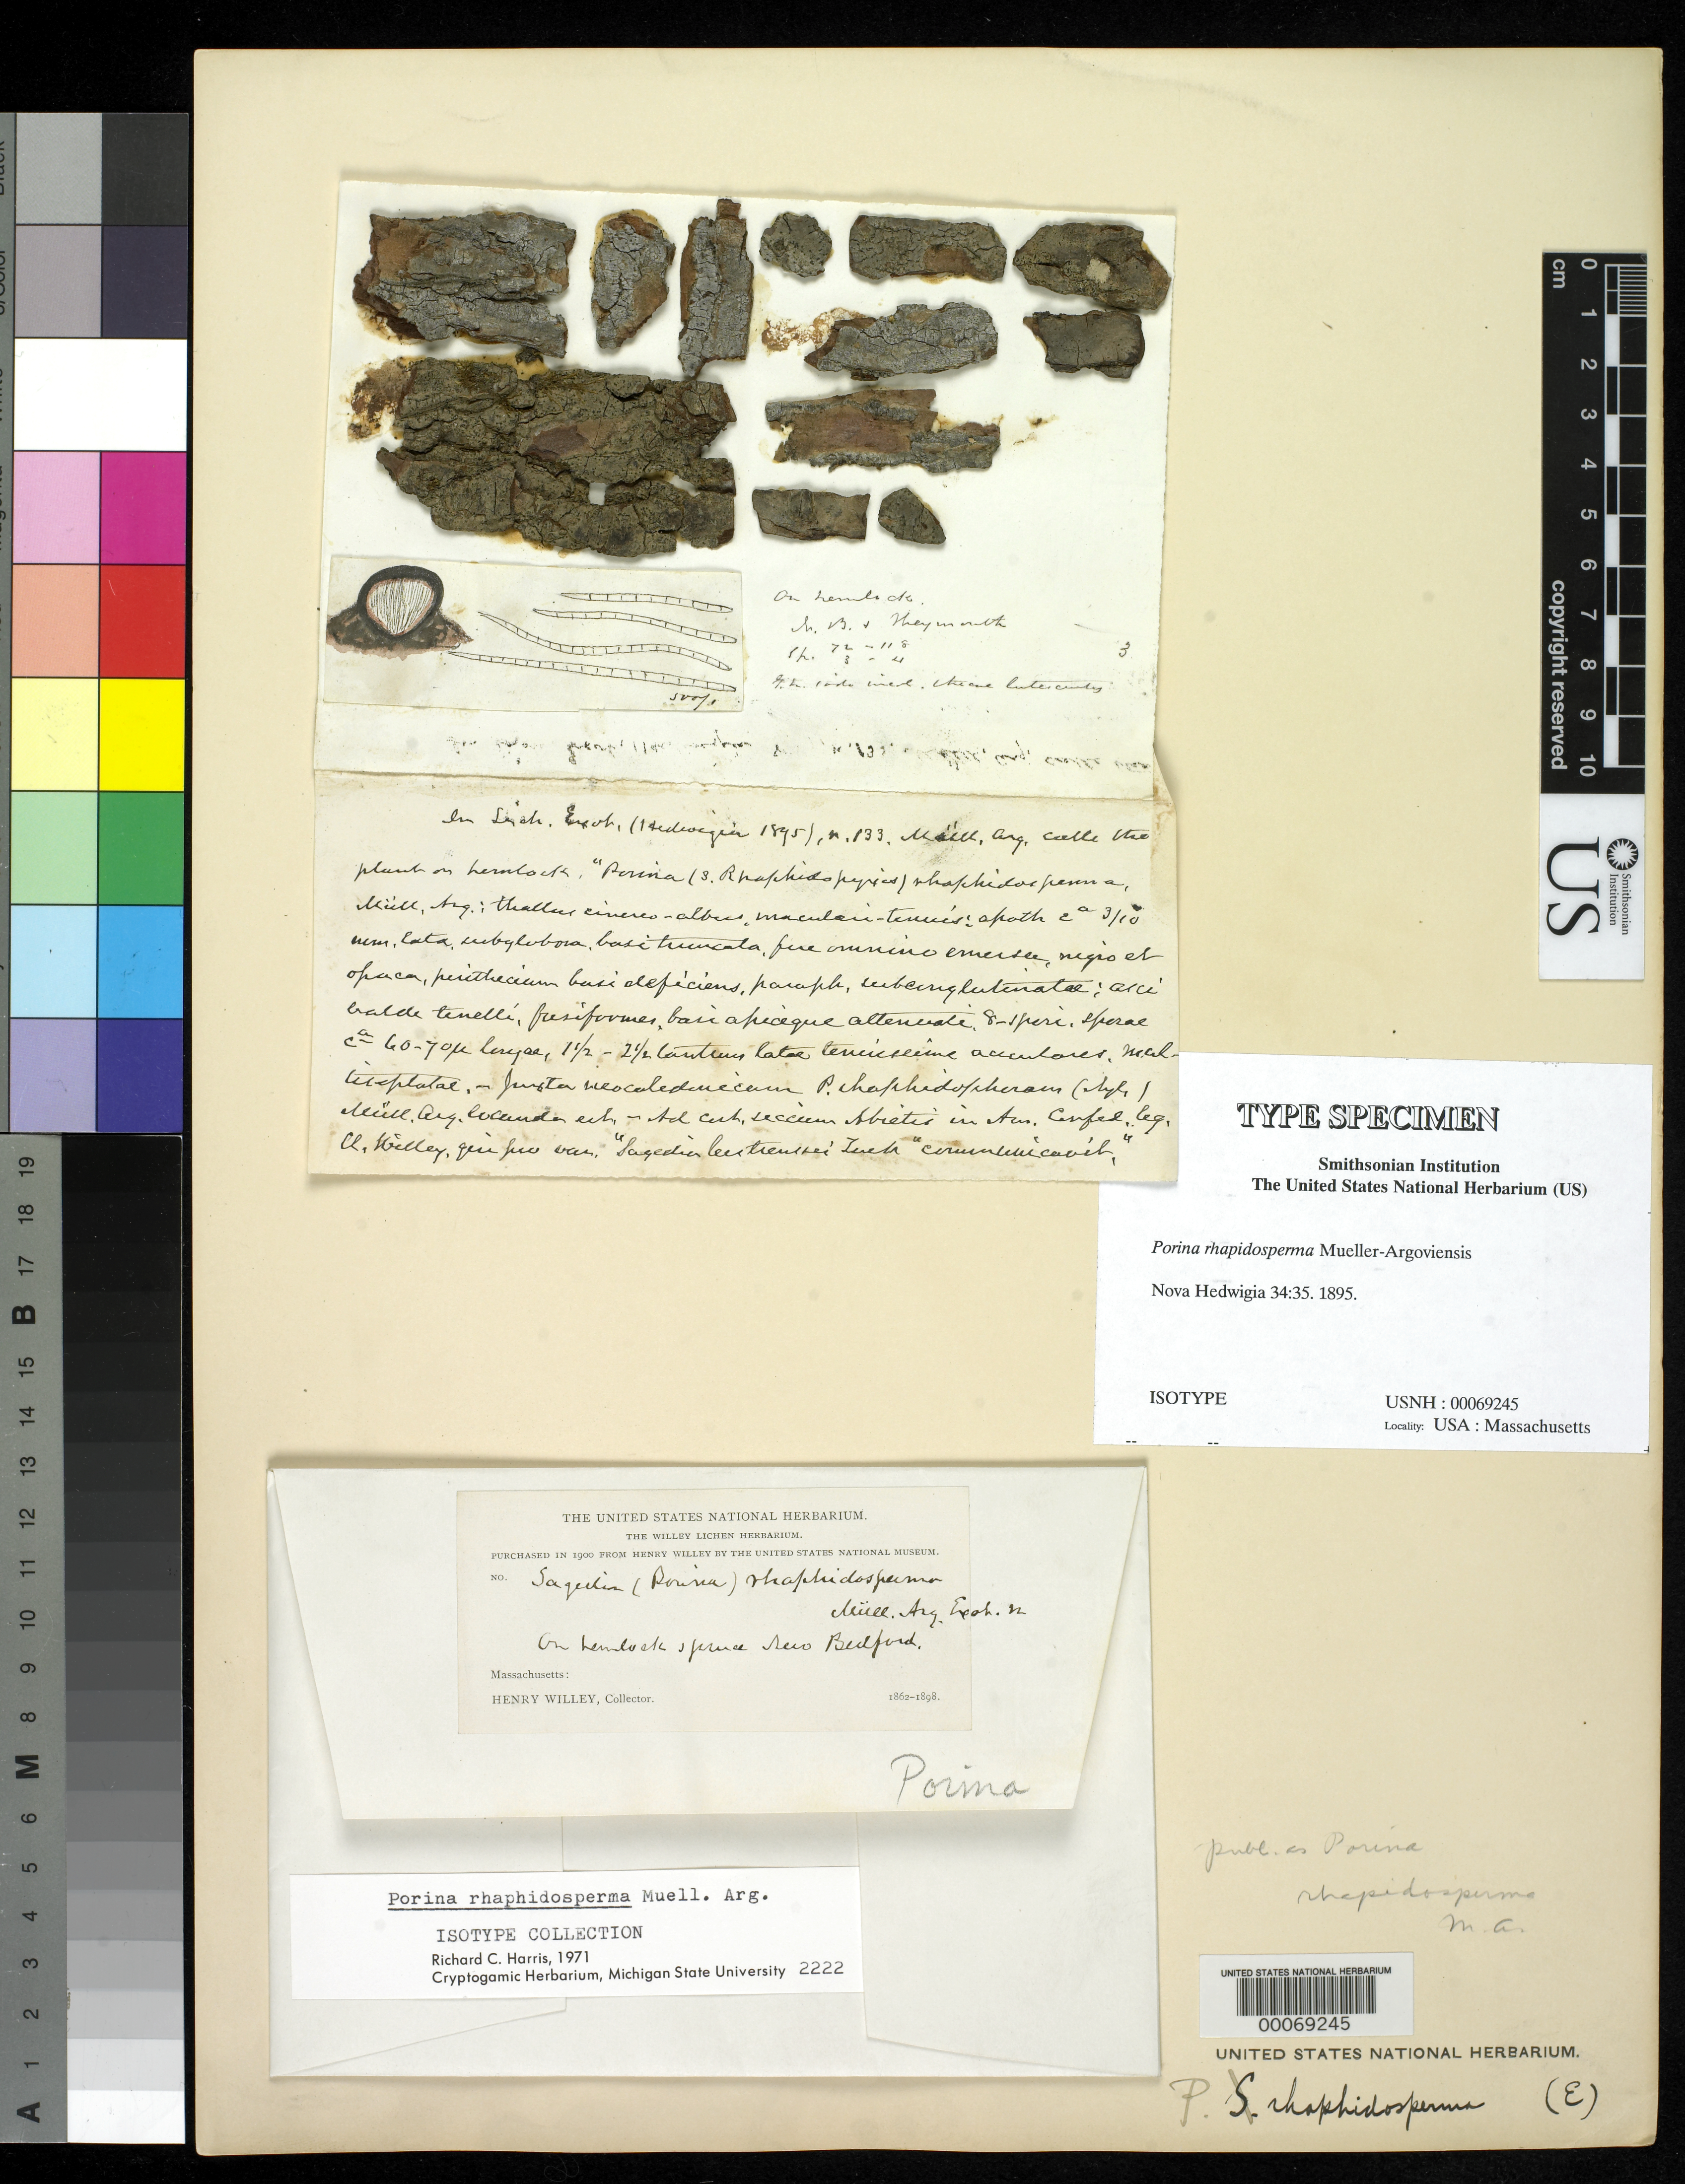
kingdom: Fungi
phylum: Ascomycota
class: Lecanoromycetes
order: Ostropales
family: Porinaceae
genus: Porina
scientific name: Porina rhaphidosperma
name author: Müll. Arg.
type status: Isotype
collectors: H. Willey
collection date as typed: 1862 to -- --- 1898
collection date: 1862/1898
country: United States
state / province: Massachusetts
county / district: Bristol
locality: New Bedford.